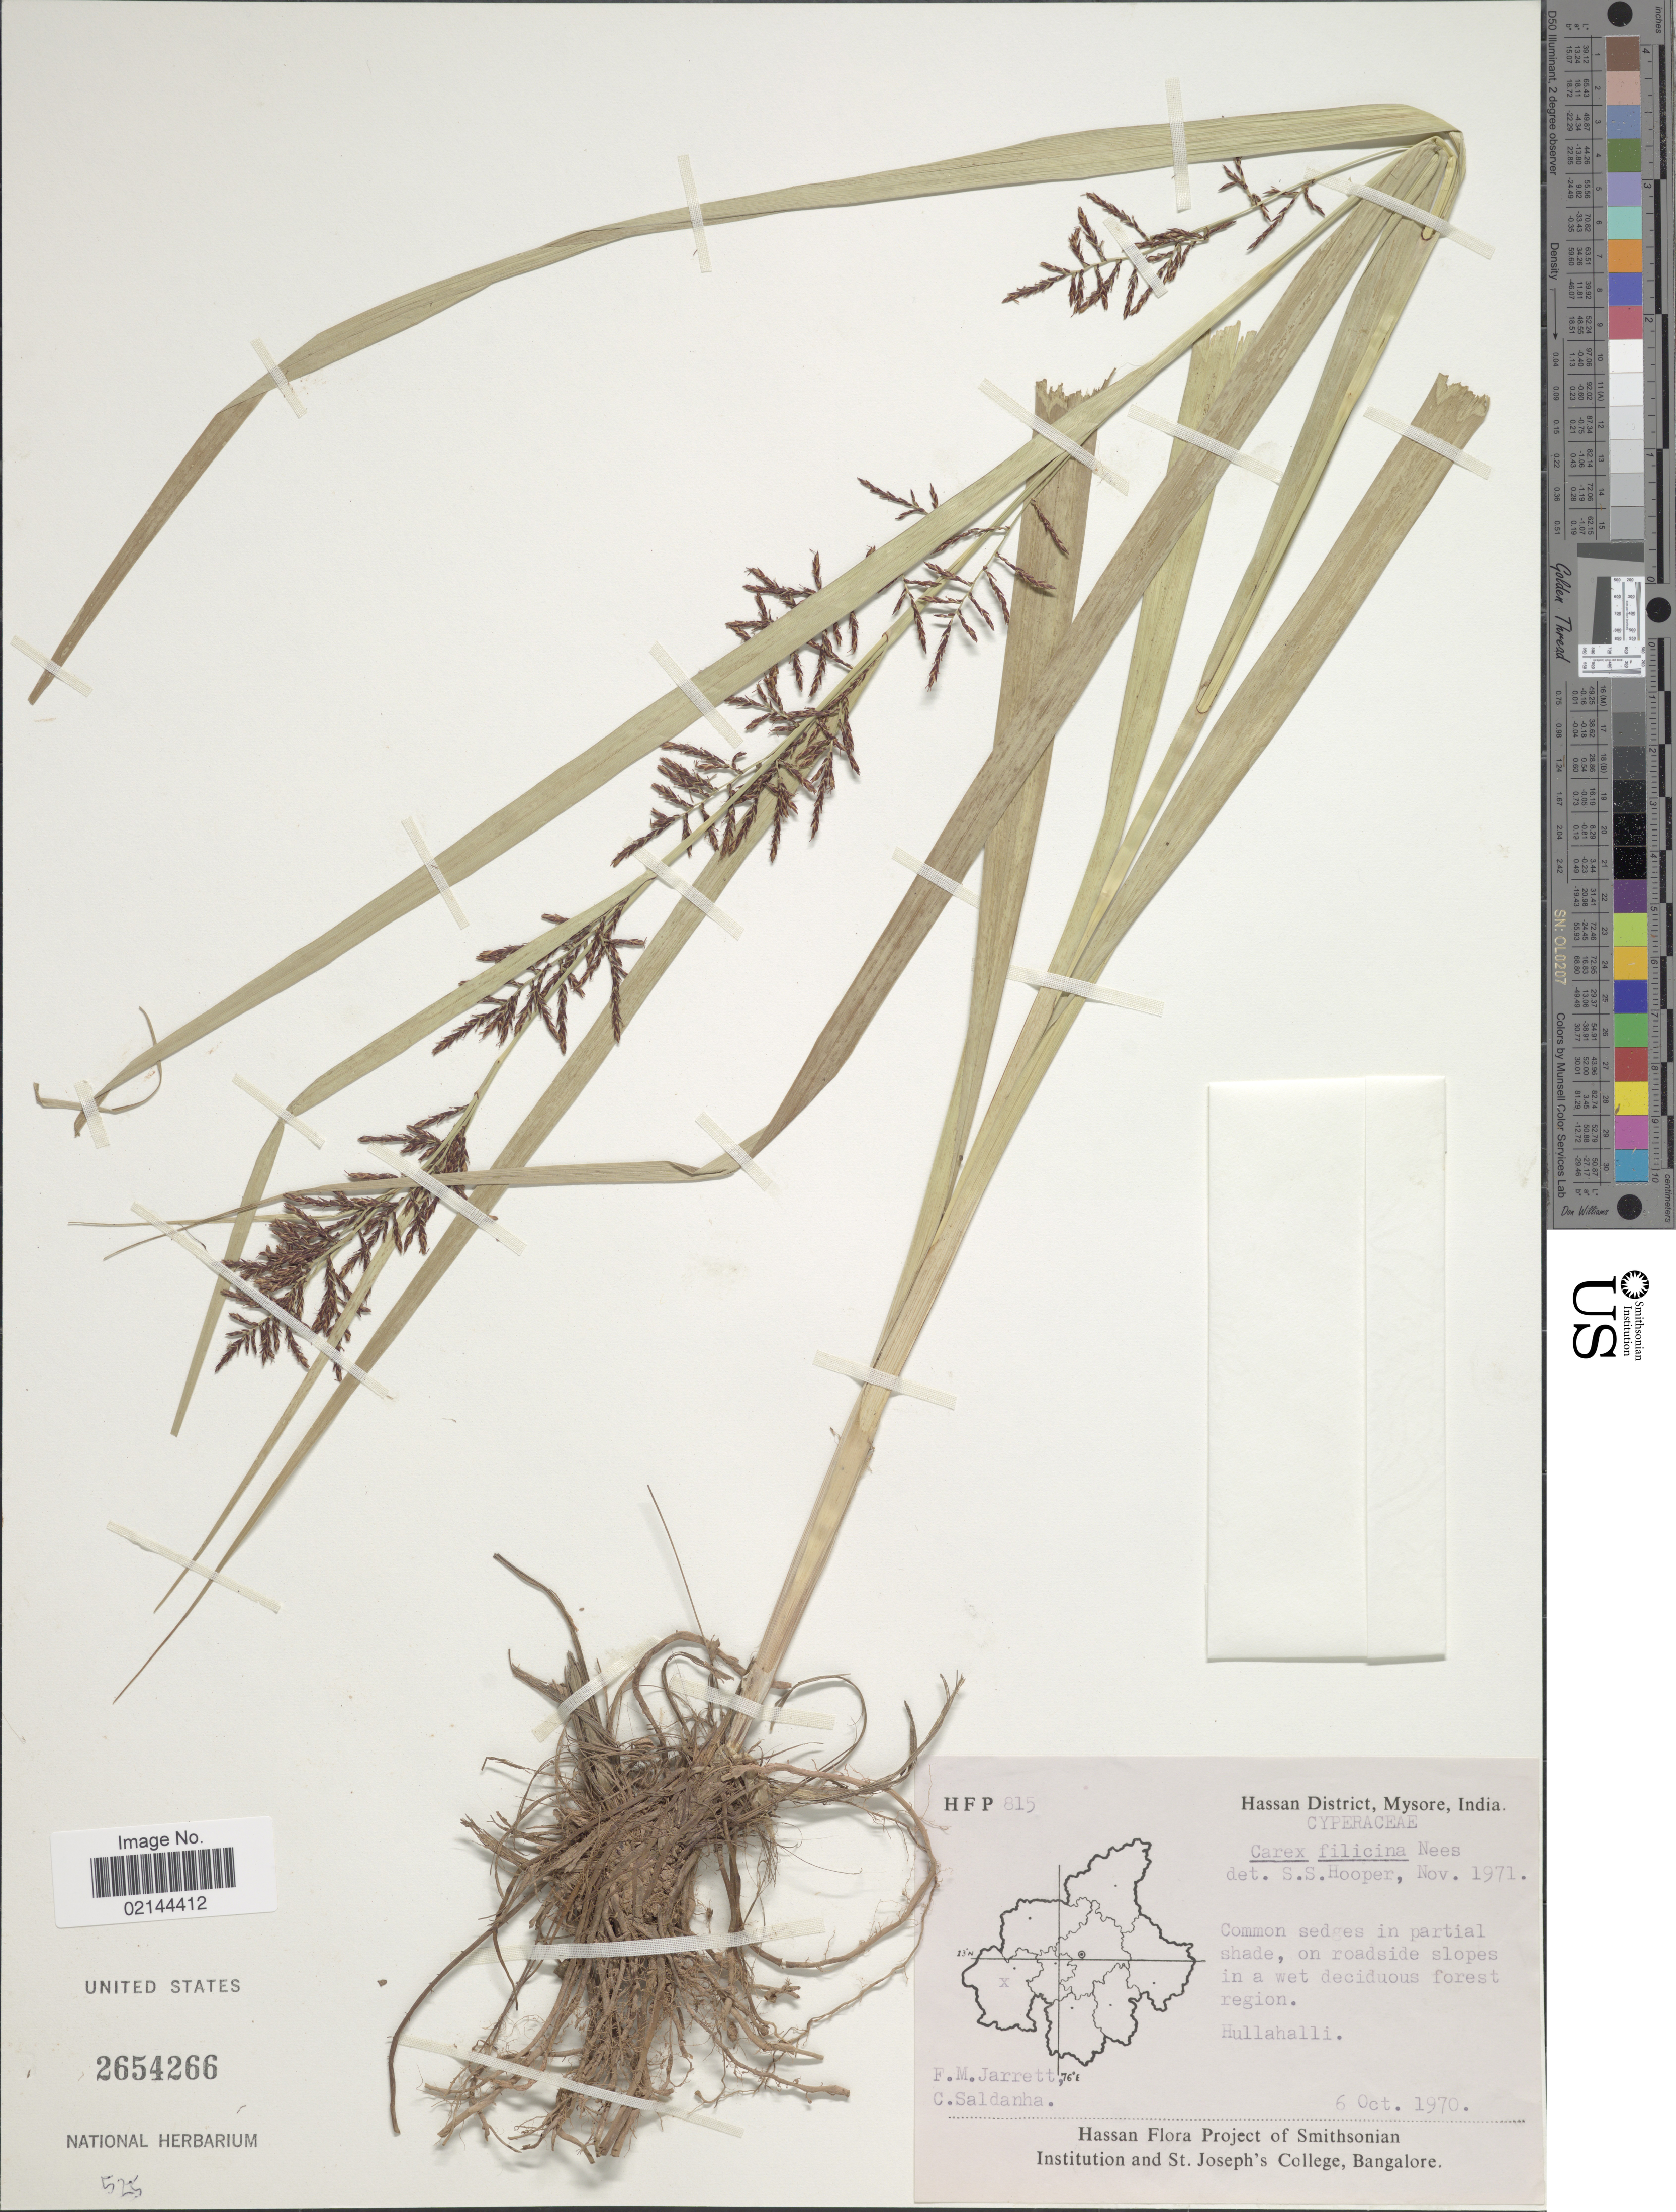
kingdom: Plantae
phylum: Tracheophyta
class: Liliopsida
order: Poales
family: Cyperaceae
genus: Carex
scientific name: Carex filicina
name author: Nees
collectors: F. M. Jarrett & C. Saldanha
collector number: HFP815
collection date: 1970-10-06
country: India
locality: Hassan District, Mysore. Hullahalli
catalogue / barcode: US 2654266